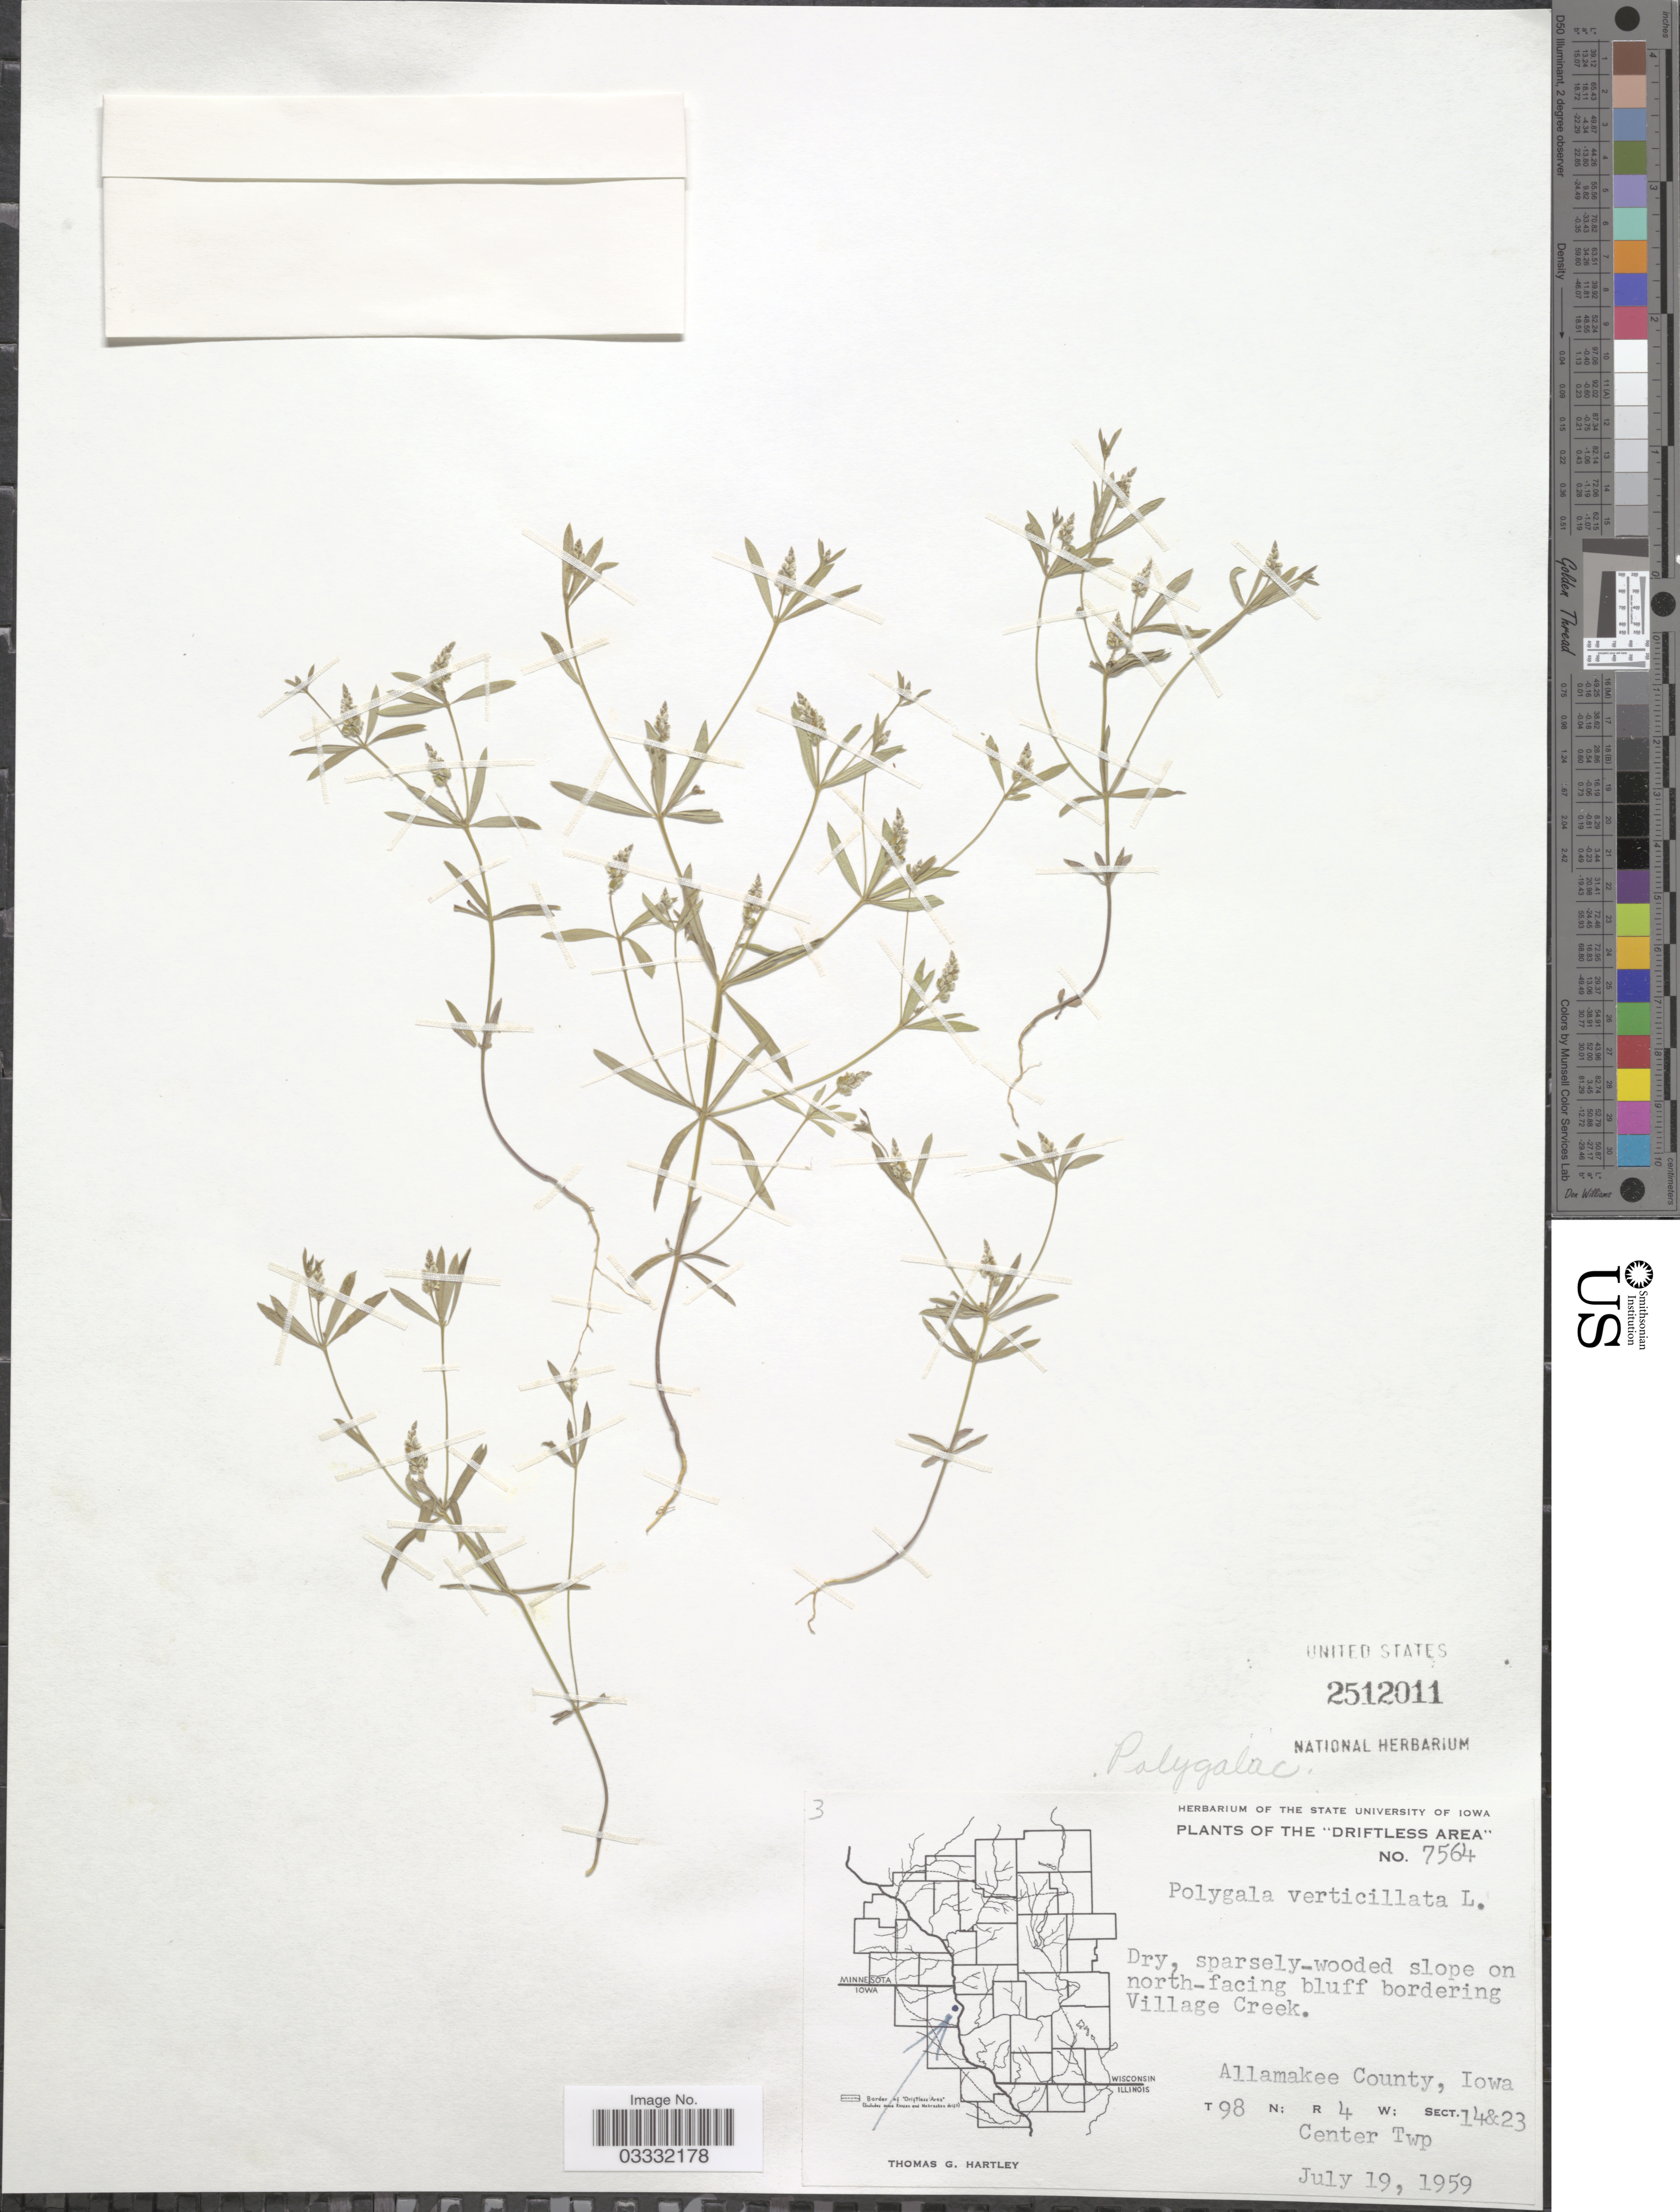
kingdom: Plantae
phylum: Tracheophyta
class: Magnoliopsida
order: Fabales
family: Polygalaceae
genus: Polygala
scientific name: Polygala verticillata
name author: L.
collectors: T. G. Hartley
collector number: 7564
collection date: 1959-07-19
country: United States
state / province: Iowa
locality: The "Driftless Area". Sparsely-wooded slope on north-facing bluff bordering Village Creek. Allamakee County. T98 N; R 4 W; Sect. 14&23 Center TWP.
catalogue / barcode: US 2512011